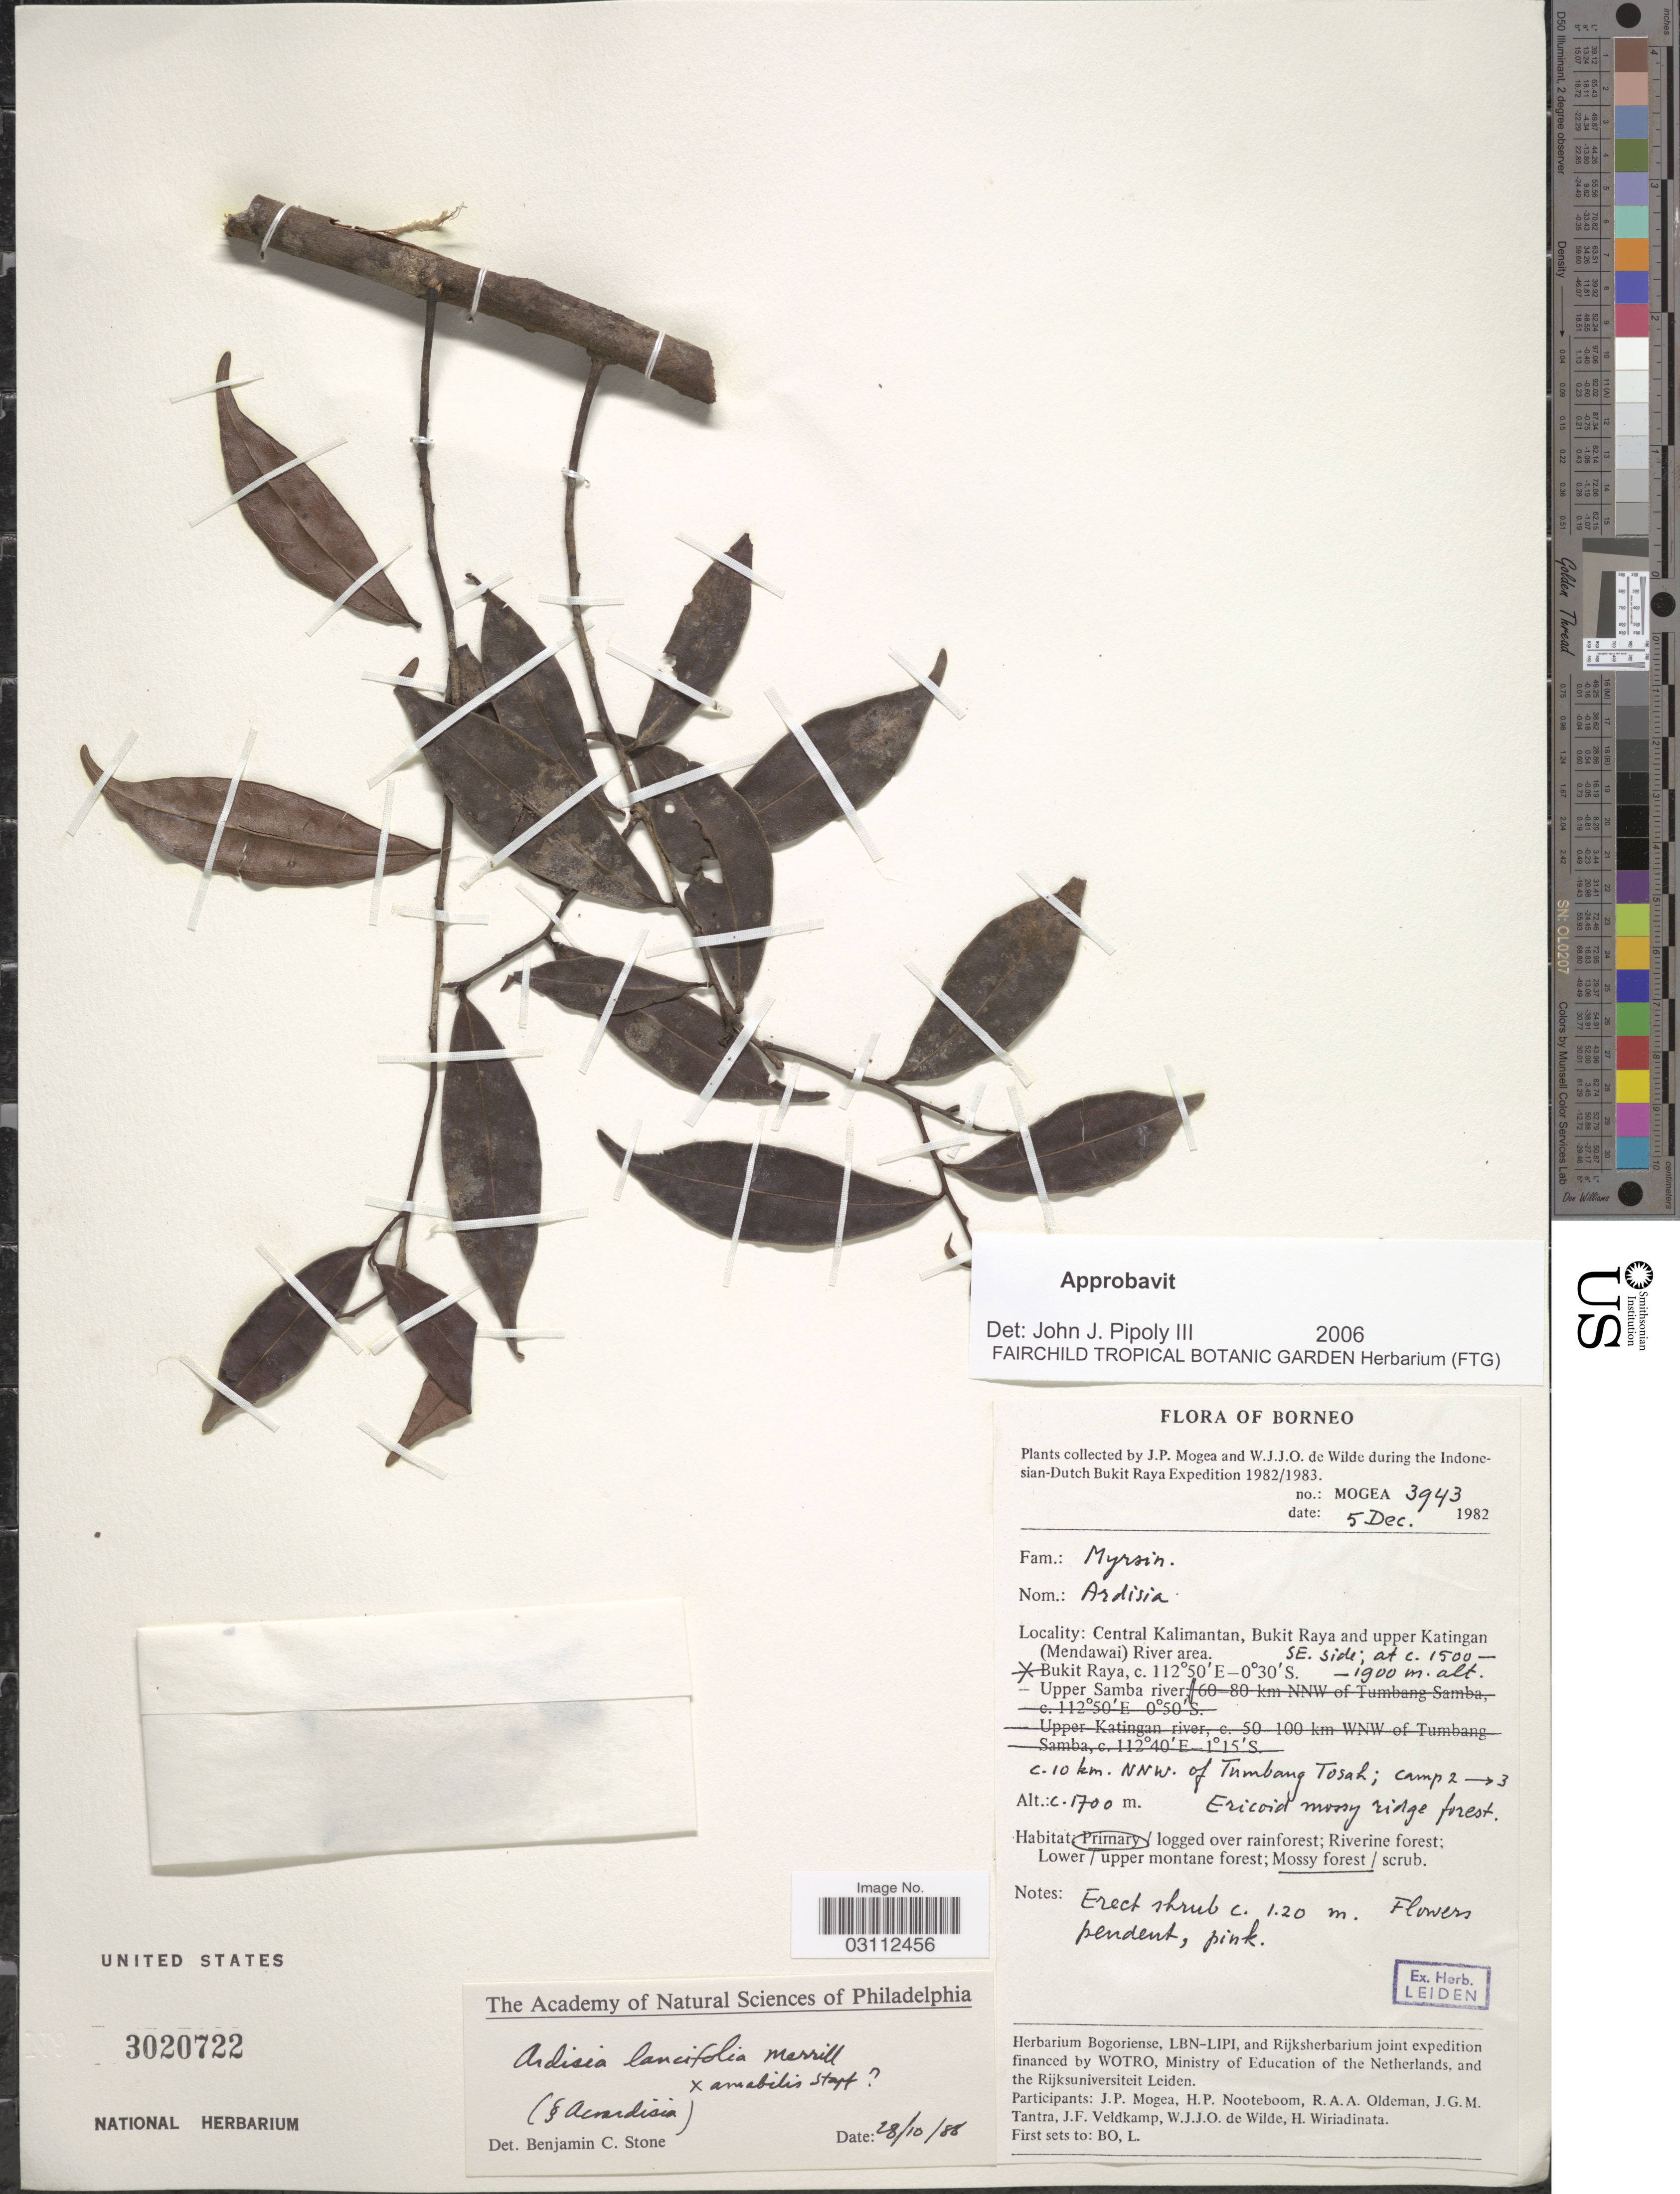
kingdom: Plantae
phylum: Tracheophyta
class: Magnoliopsida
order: Ericales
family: Primulaceae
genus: Ardisia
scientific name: Ardisia lancifolia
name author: Merr.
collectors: J. Mogea & W. J. de Wilde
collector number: MOGEA3943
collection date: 1982-12-05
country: Indonesia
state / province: Kalimantan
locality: Borneo. Central Kalimantan, Bukit Raya and upper Katingan (Mendawai) River area, SE. side. Bukit Raya. Upper Samba river. C. 10 km. NNW. of Tumbang Tosah; camp 2-3.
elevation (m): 1700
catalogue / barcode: US 3020722